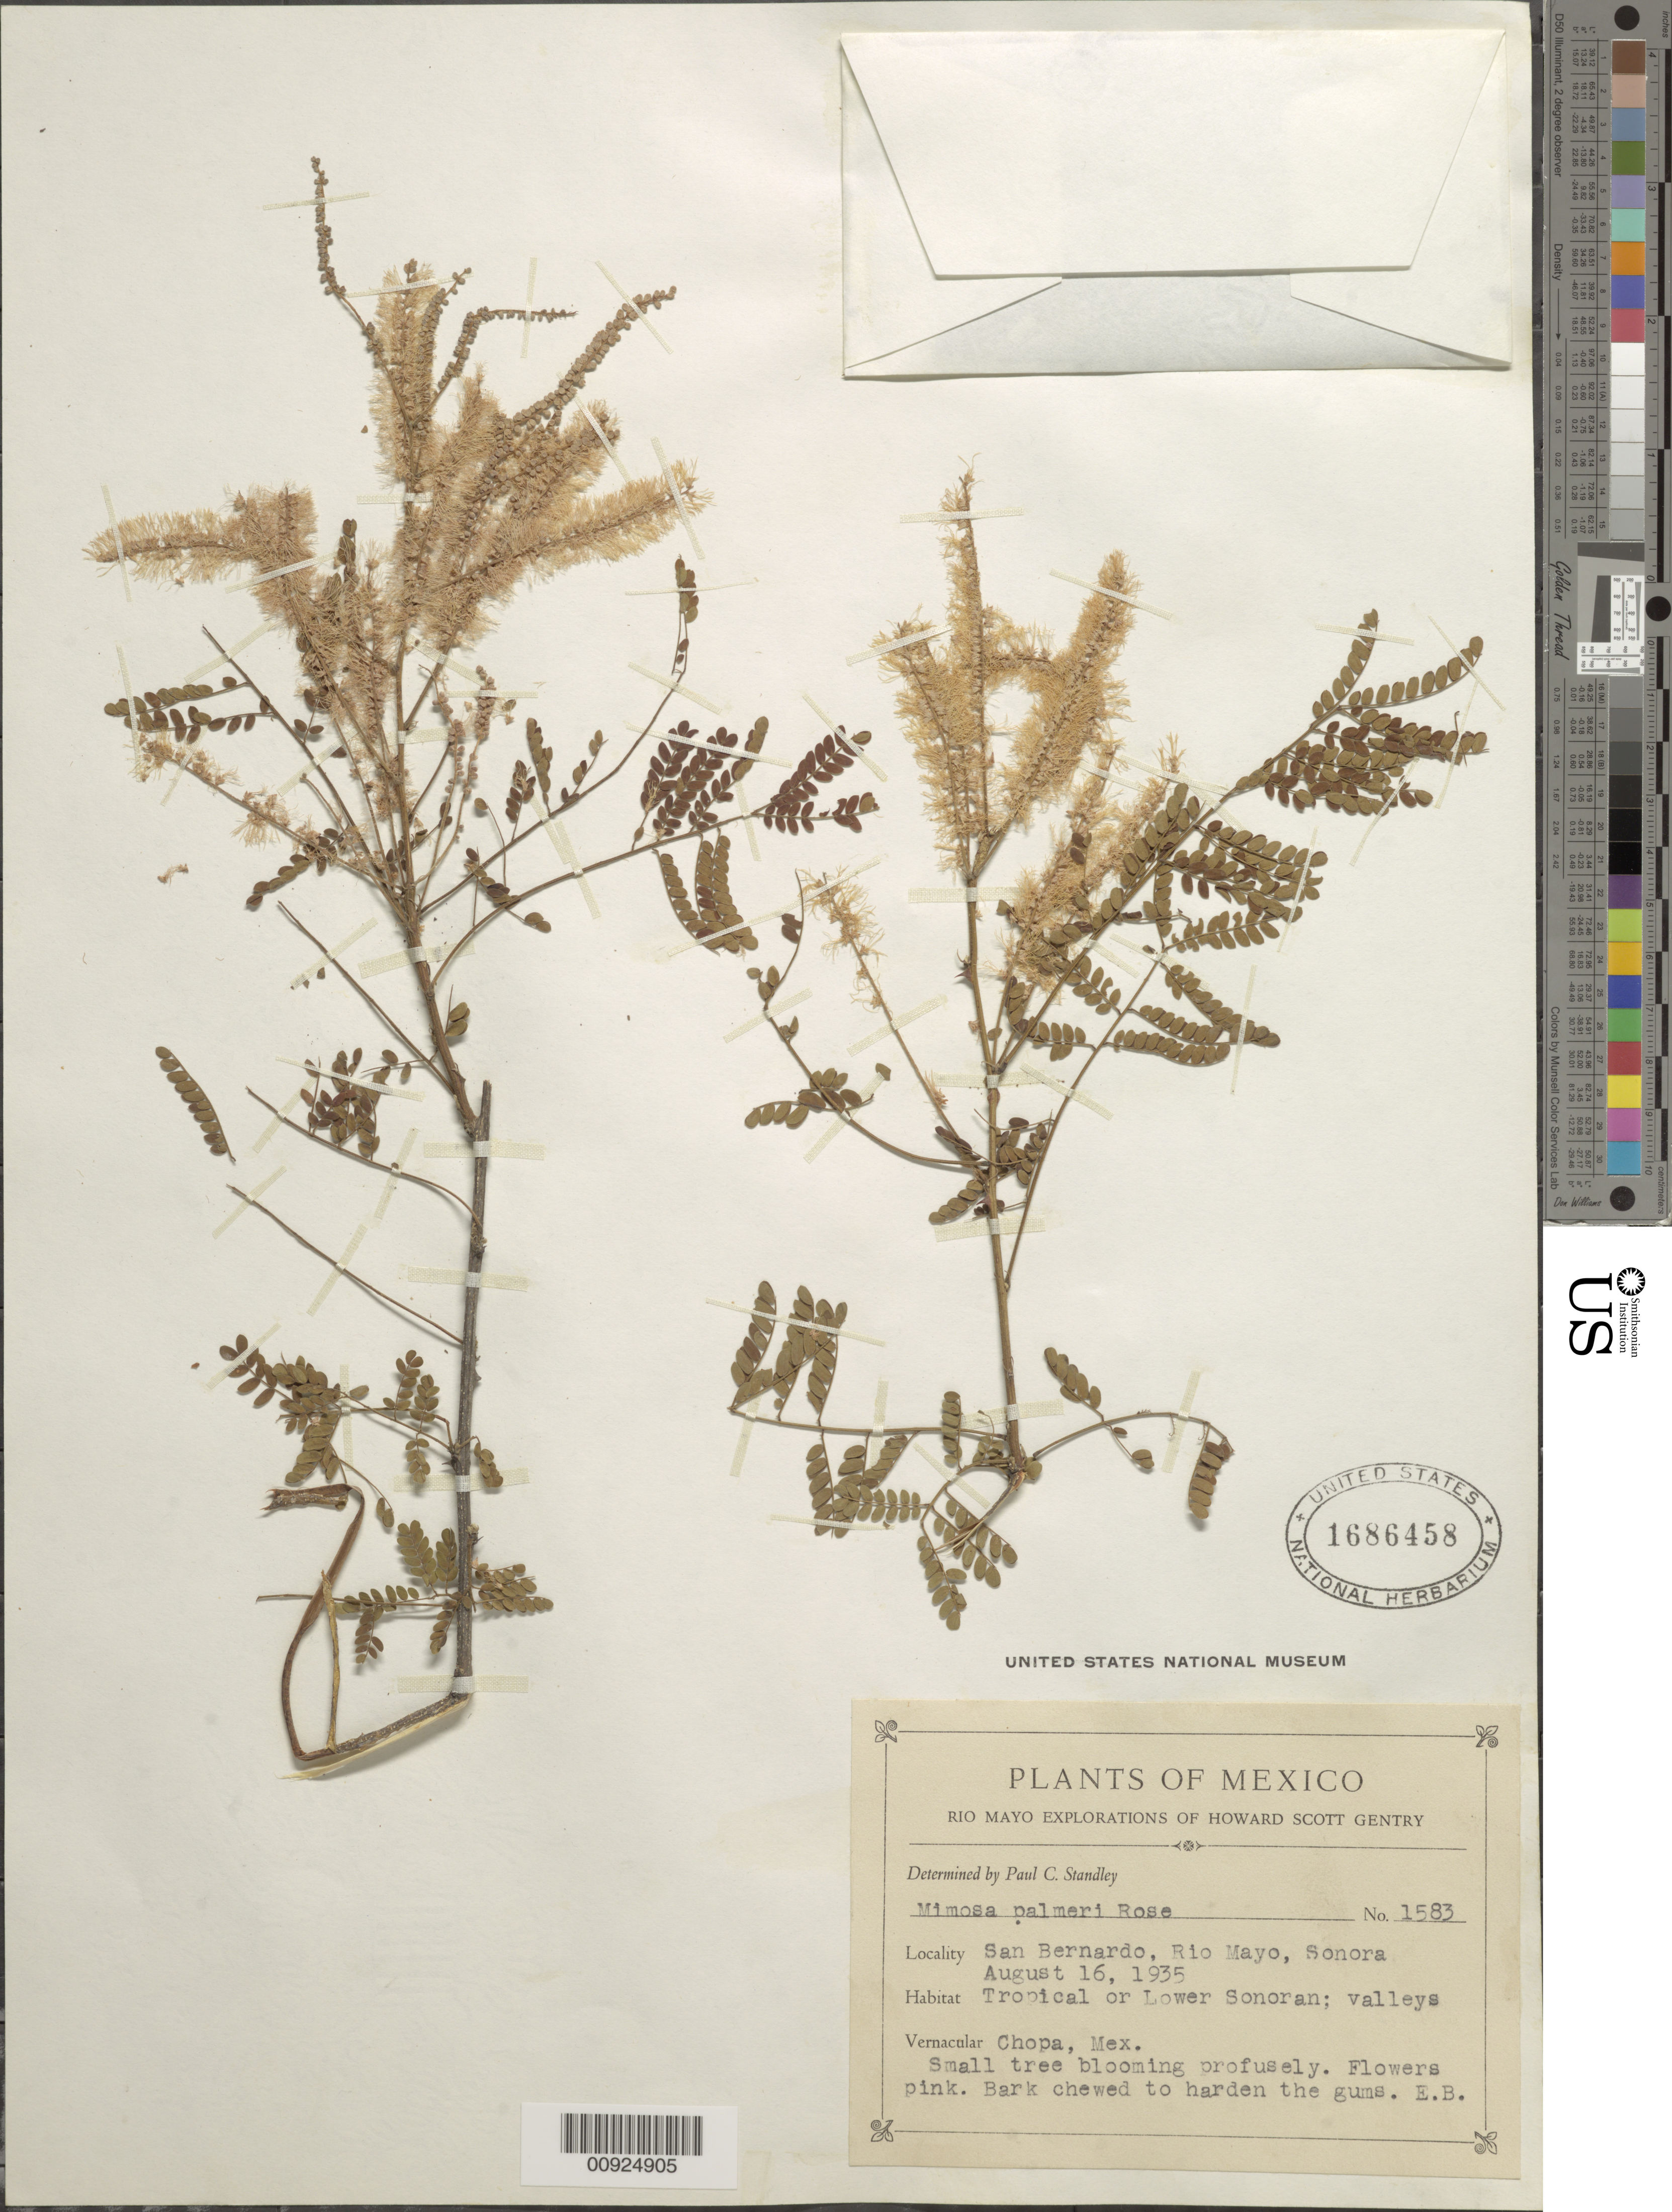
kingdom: Plantae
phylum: Tracheophyta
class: Magnoliopsida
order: Fabales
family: Fabaceae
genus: Mimosa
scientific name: Mimosa palmeri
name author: Rose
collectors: H. S. Gentry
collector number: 1583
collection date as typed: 16 Aug 1935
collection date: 1935-08-16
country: Mexico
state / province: Sonora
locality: San Bernardo, Río Mayo, Sonora.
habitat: Tropical or Lower Sonoran; valleys.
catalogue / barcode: US 1686458